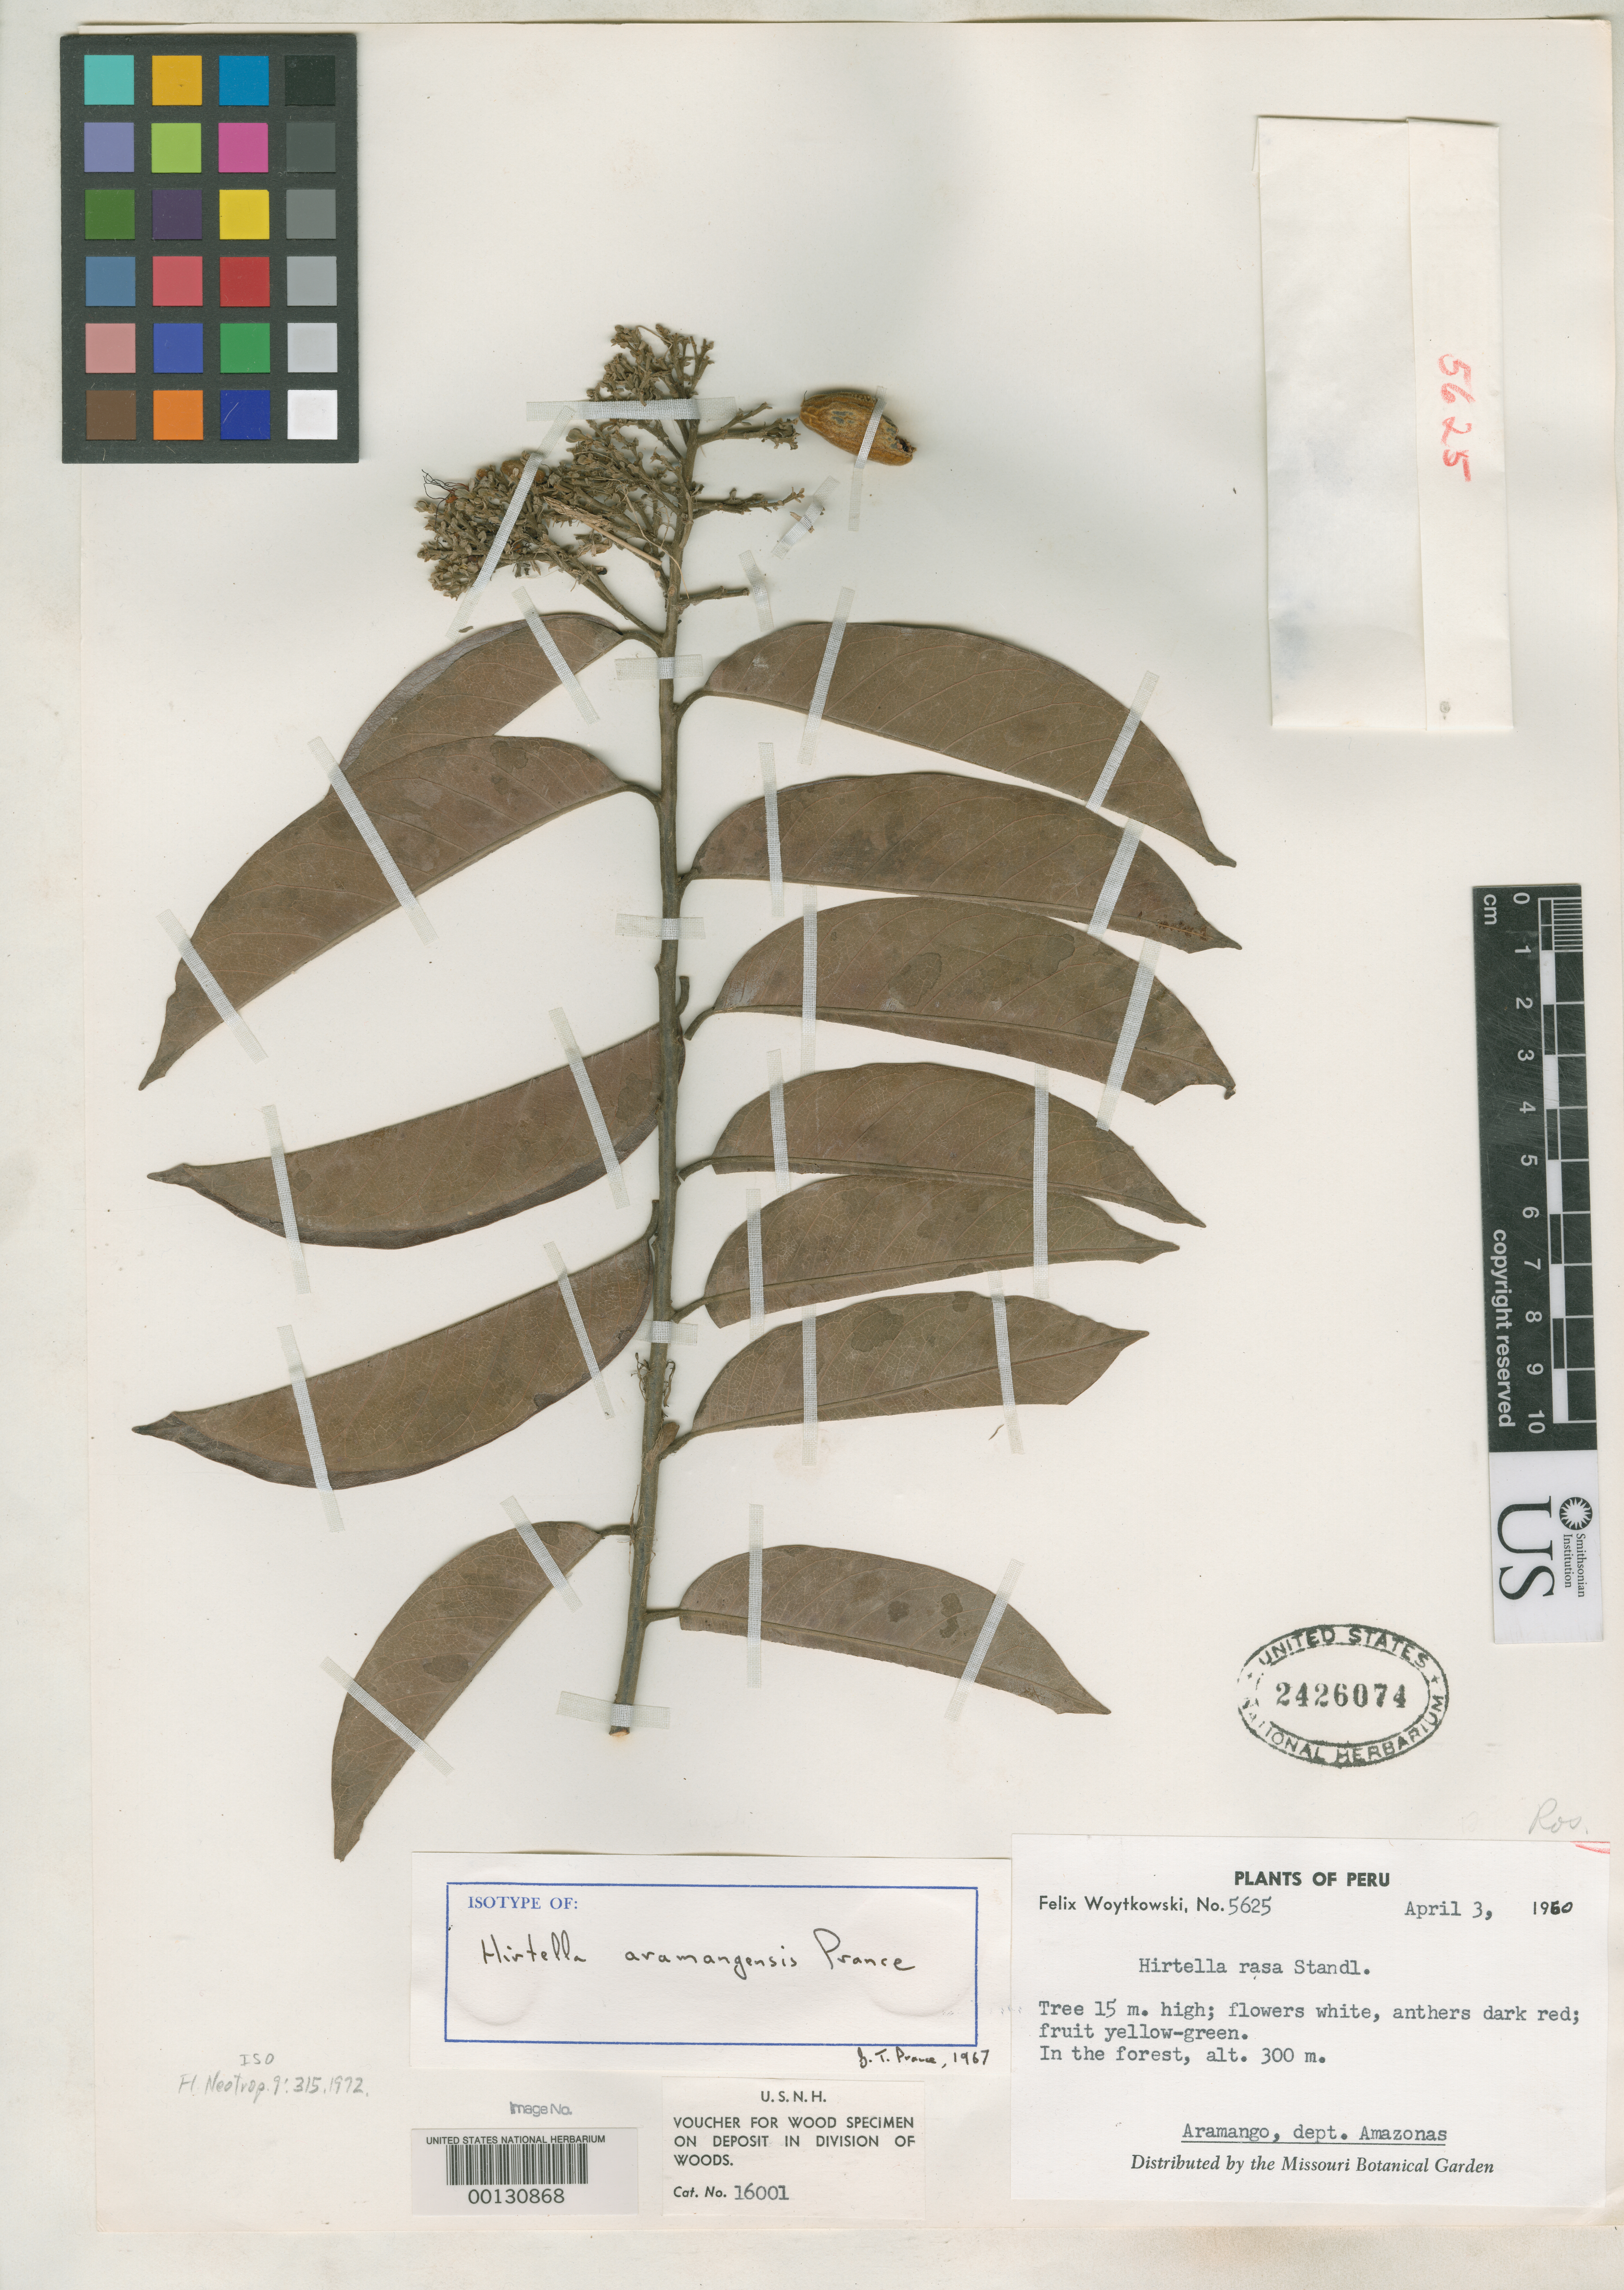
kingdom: Plantae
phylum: Tracheophyta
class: Magnoliopsida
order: Malpighiales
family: Chrysobalanaceae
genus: Hirtella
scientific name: Hirtella aramangensis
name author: Prance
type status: Isotype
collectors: F. Woytkowski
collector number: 5625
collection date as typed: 03 Apr 1960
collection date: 1960-04-03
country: Peru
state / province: Amazonas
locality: Aramango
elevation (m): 300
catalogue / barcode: US 2426074